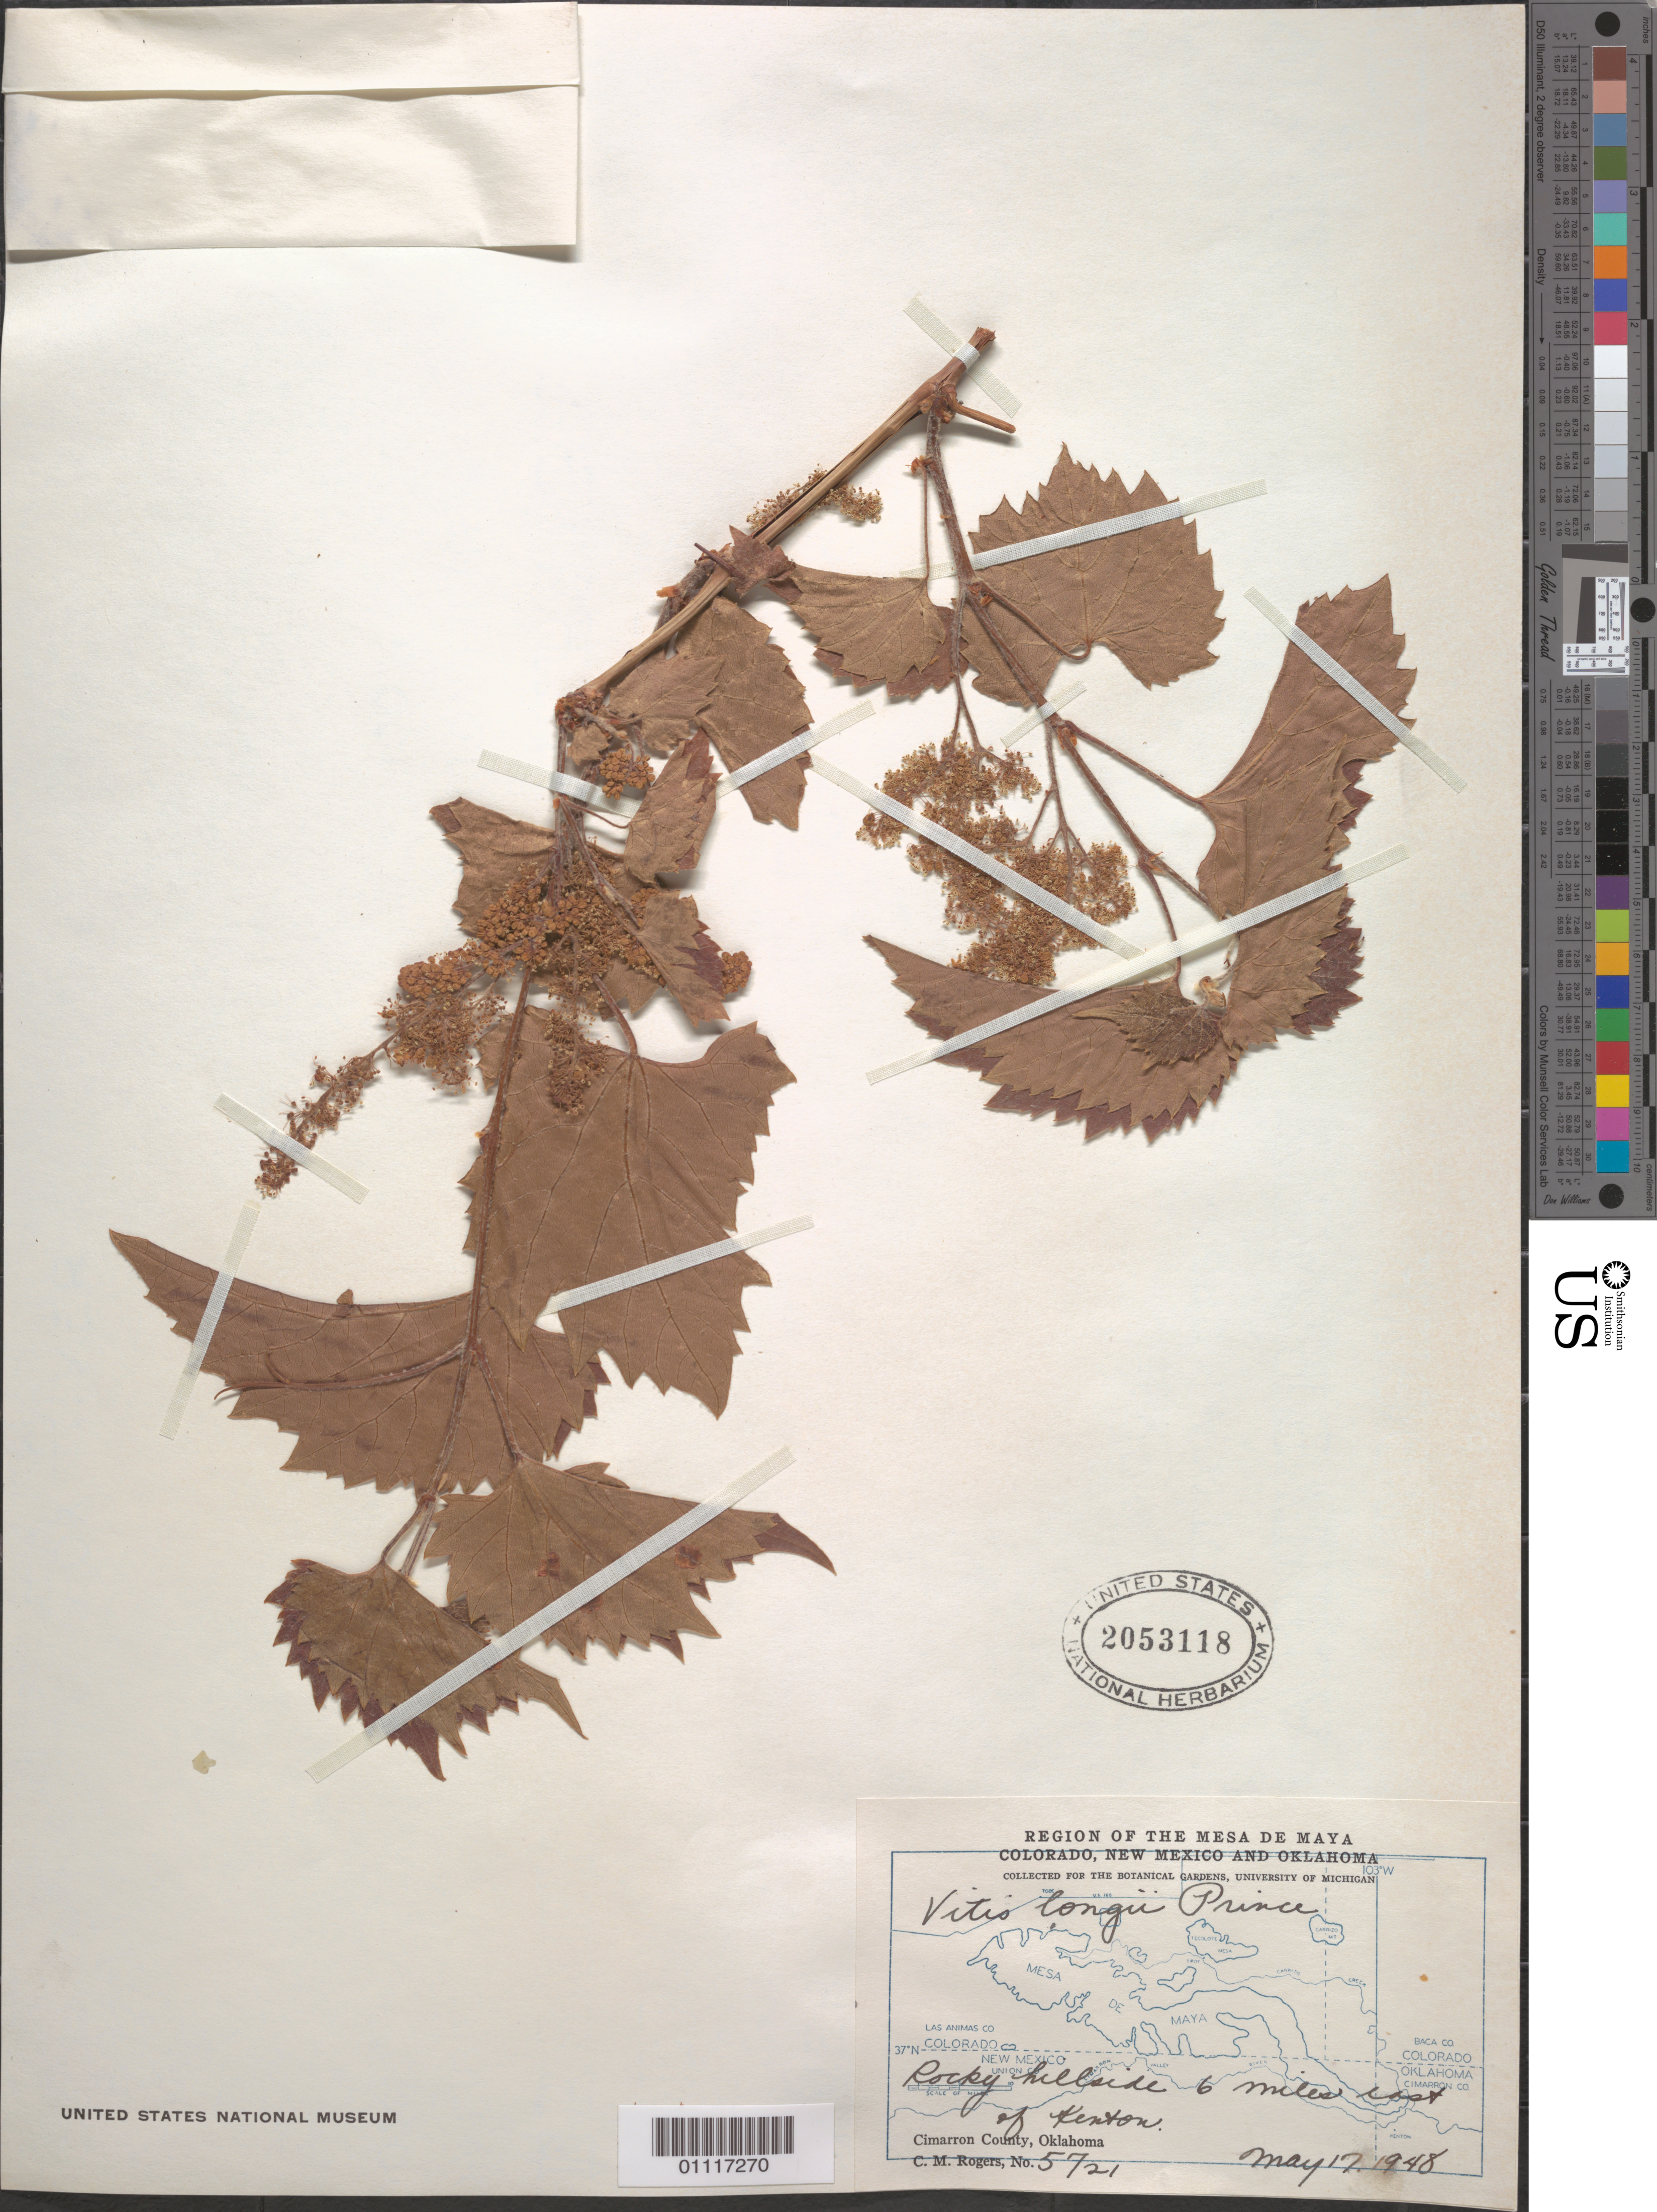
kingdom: Plantae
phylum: Tracheophyta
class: Magnoliopsida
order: Vitales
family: Vitaceae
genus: Vitis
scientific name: Vitis longii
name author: W.R. Prince & Prince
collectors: C. M. Rogers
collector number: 5721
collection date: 1948-05-17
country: United States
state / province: Oklahoma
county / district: Cimarron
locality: Rocky hilllside 6 miles east of Kenton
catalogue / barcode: US 2053118